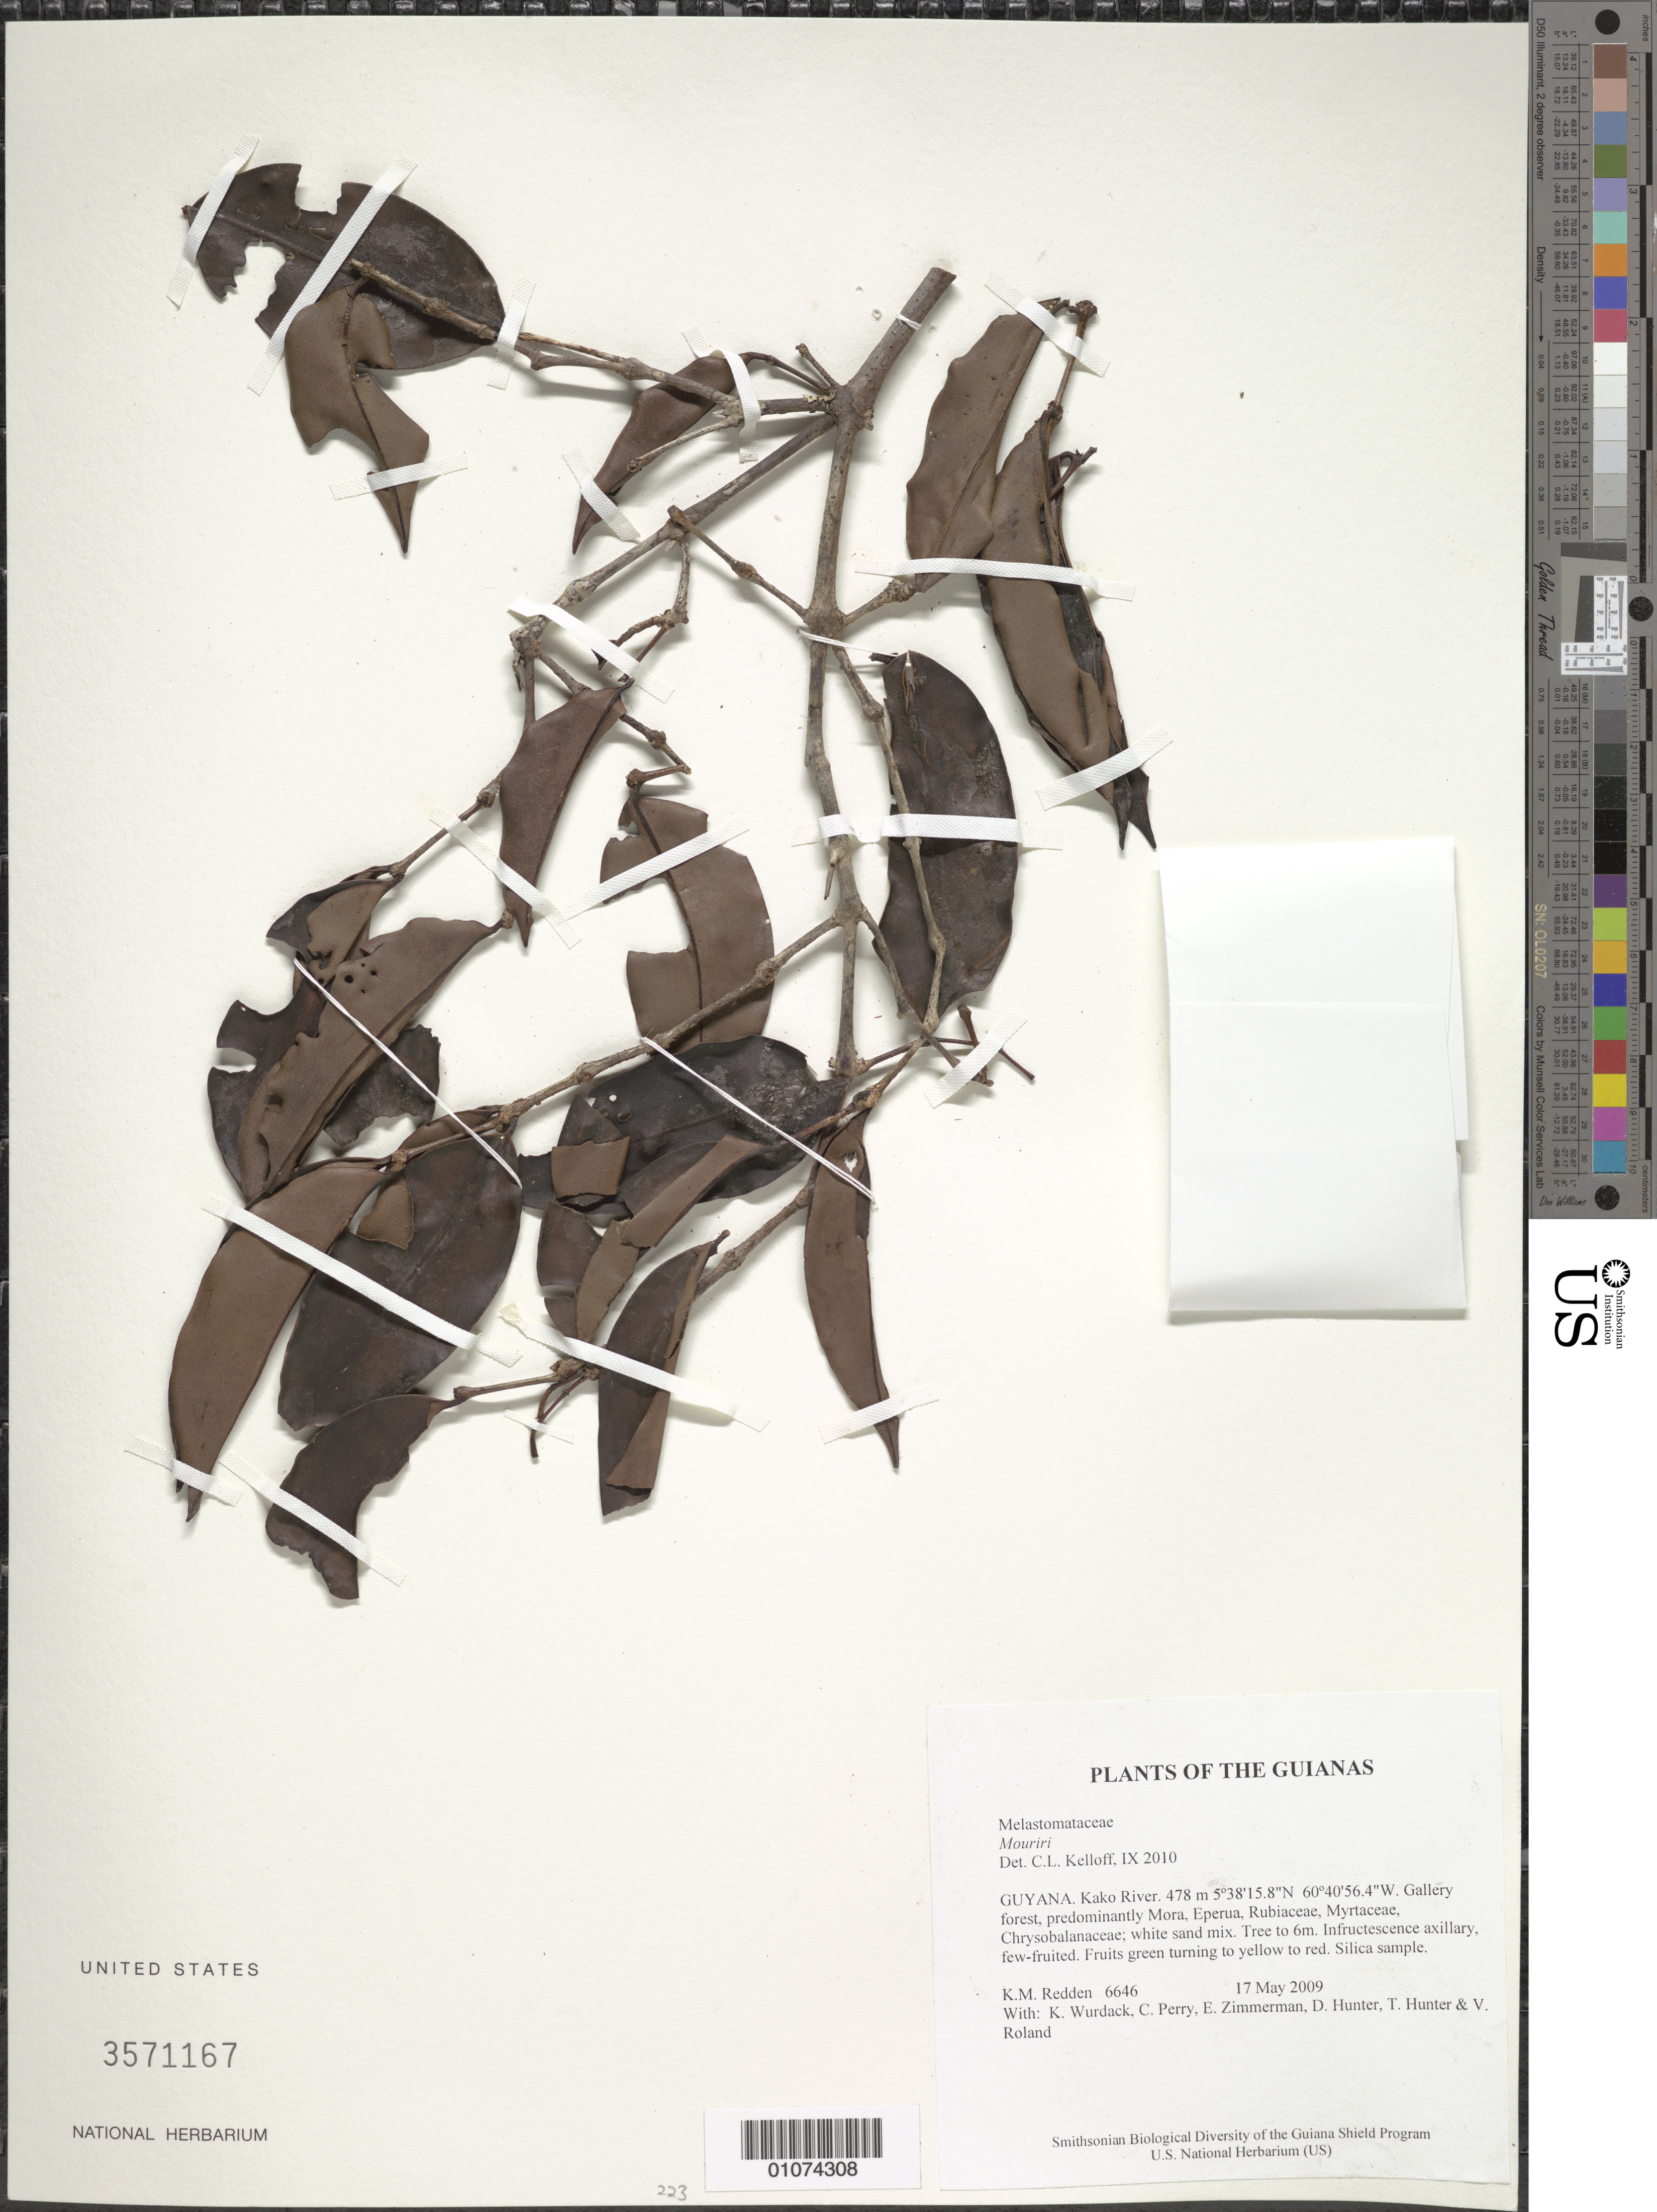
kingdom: Plantae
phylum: Tracheophyta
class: Magnoliopsida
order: Myrtales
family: Melastomataceae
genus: Mouriri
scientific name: Mouriri guianensis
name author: Aubl.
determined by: Lucas, E.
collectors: K. M. Redden, K. Wurdack, C. Perry, E. Zimmerman, D. Hunter, T. Hunter & V. Roland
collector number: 6646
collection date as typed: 17 May 2009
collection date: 2009-05-17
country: Guyana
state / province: Cuyuni-Mazaruni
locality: Kako River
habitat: Gallery forest, predominantly Mora, Eperua, Rubiaceae, Myrtaceae, Chrysobalanaceae; white sand mix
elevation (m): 478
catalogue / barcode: US 3571167